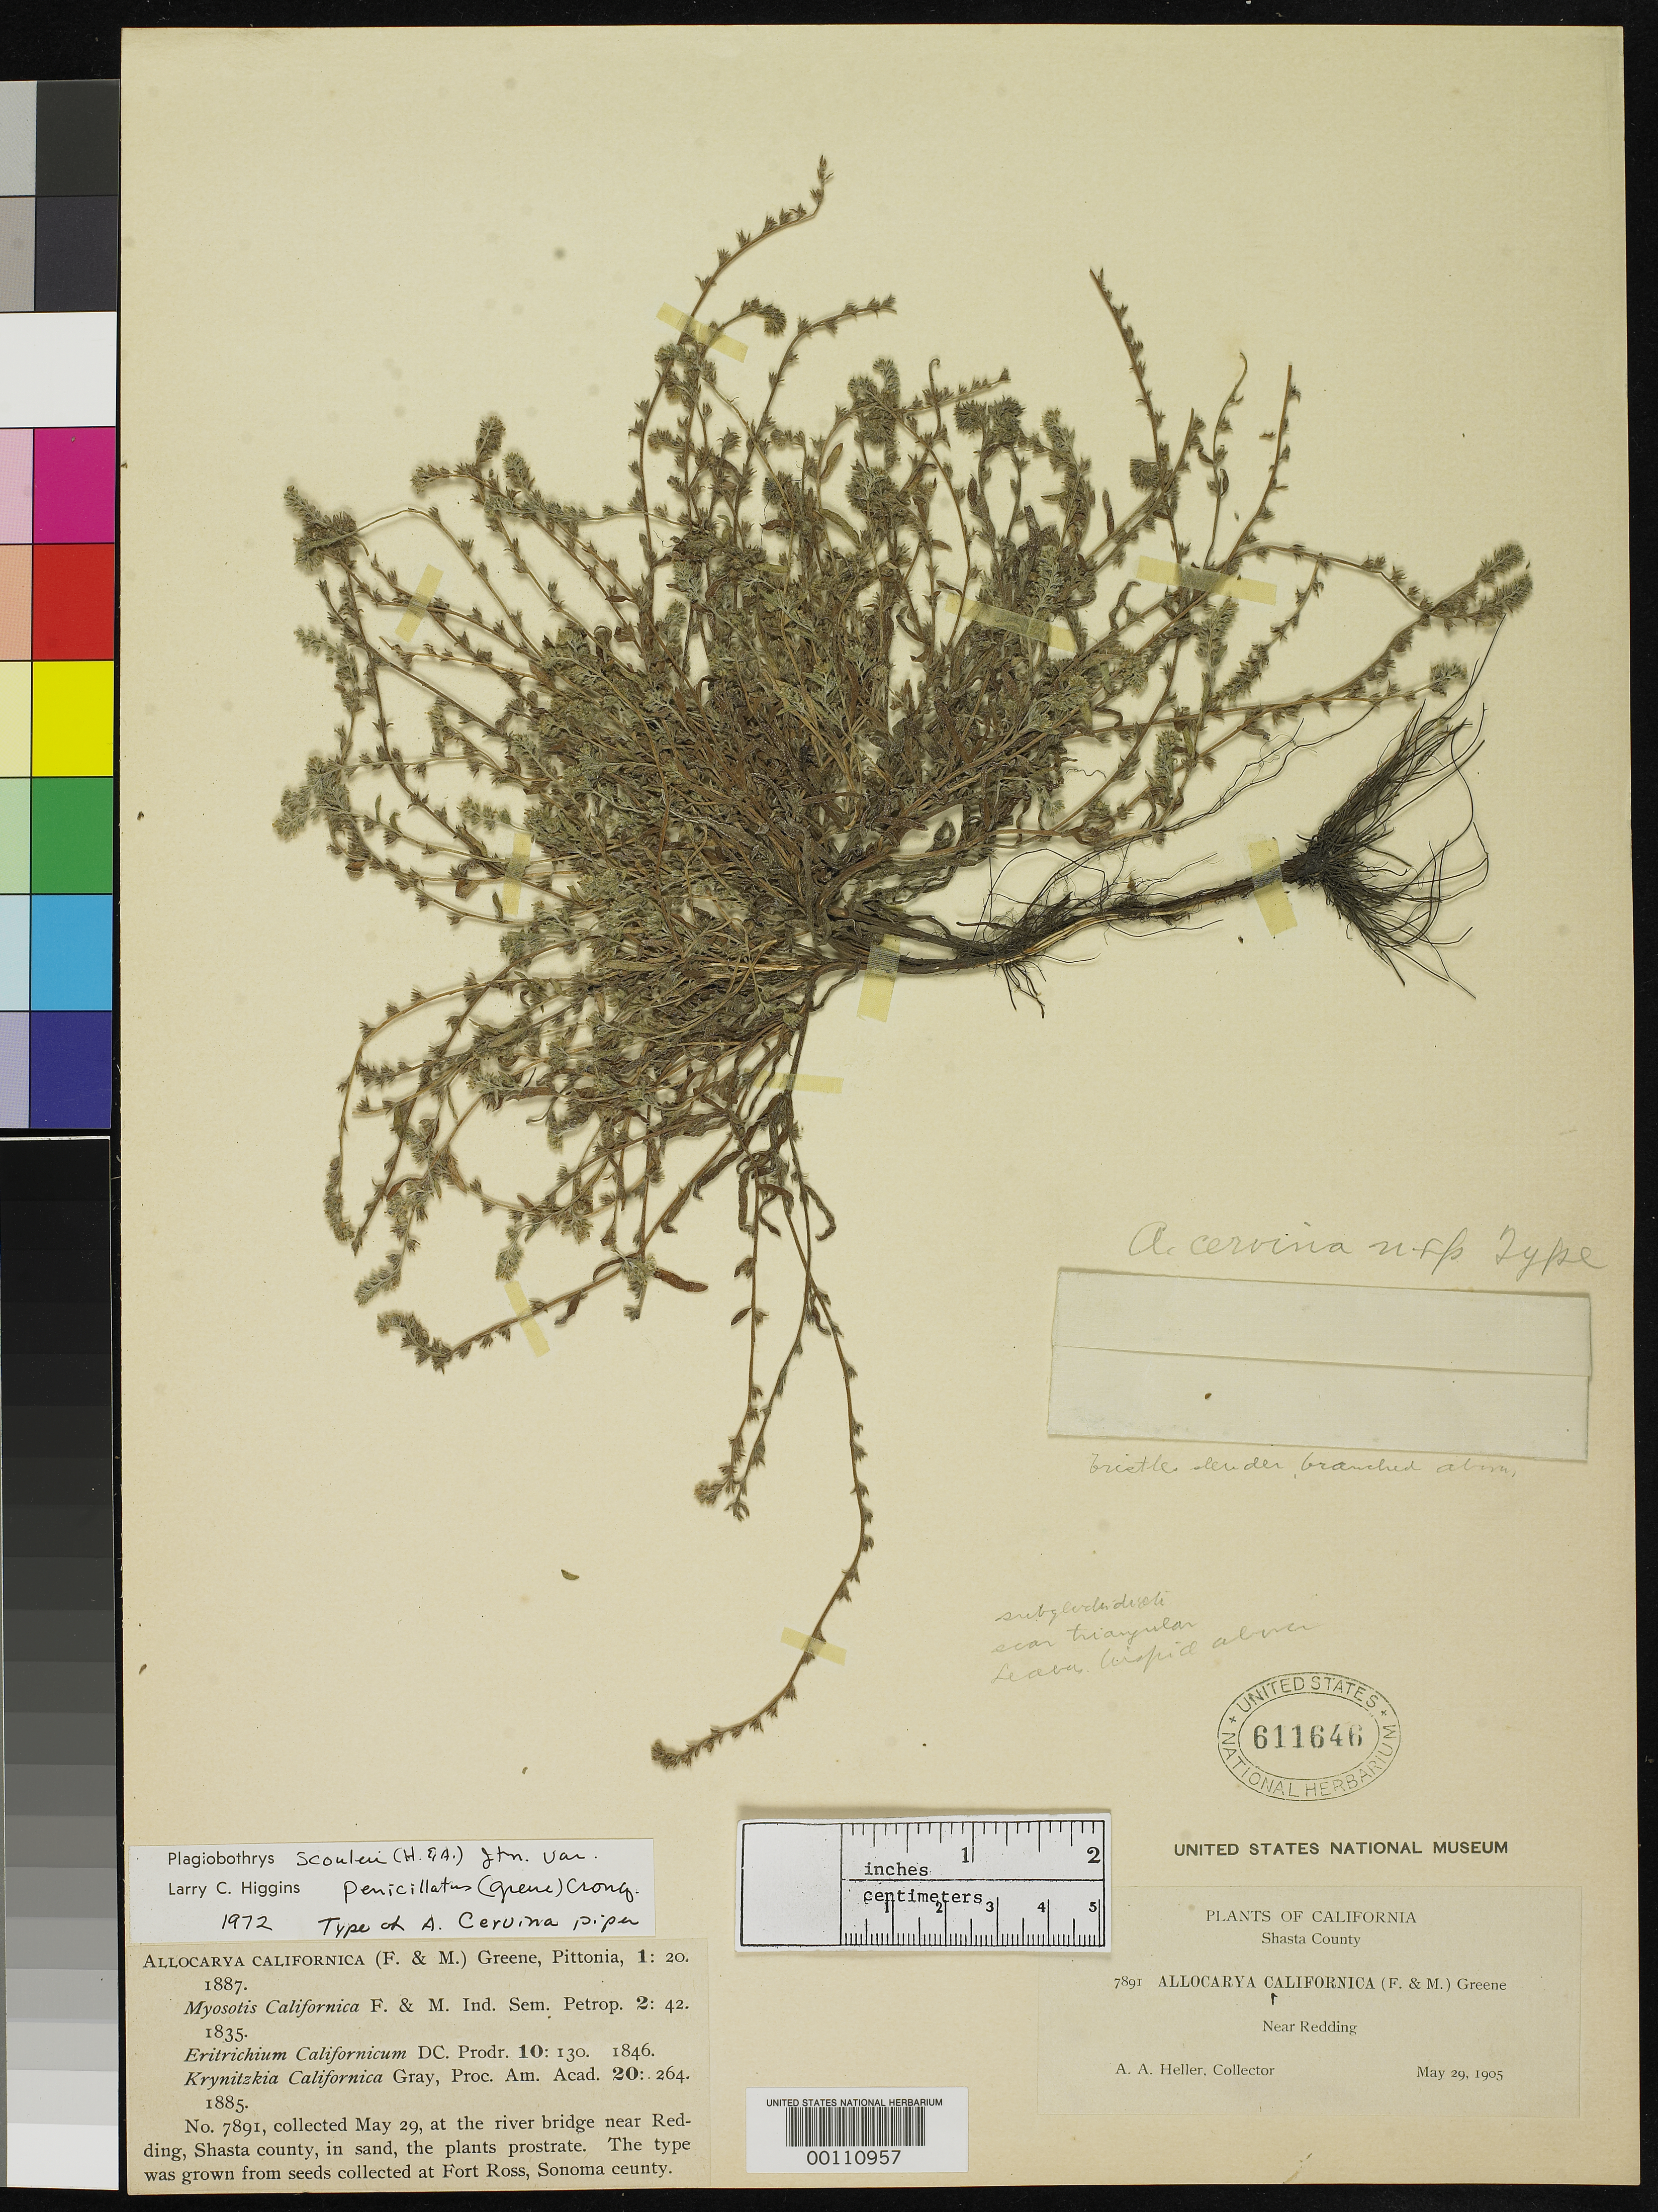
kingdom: Plantae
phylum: Tracheophyta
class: Magnoliopsida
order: Boraginales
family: Boraginaceae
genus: Allocarya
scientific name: Allocarya cervina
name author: Piper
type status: Holotype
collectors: A. A. Heller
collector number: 7891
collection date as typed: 29 May 1905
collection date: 1905-05-29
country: United States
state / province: California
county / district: Shasta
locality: Near Redding.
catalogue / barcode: US 611646